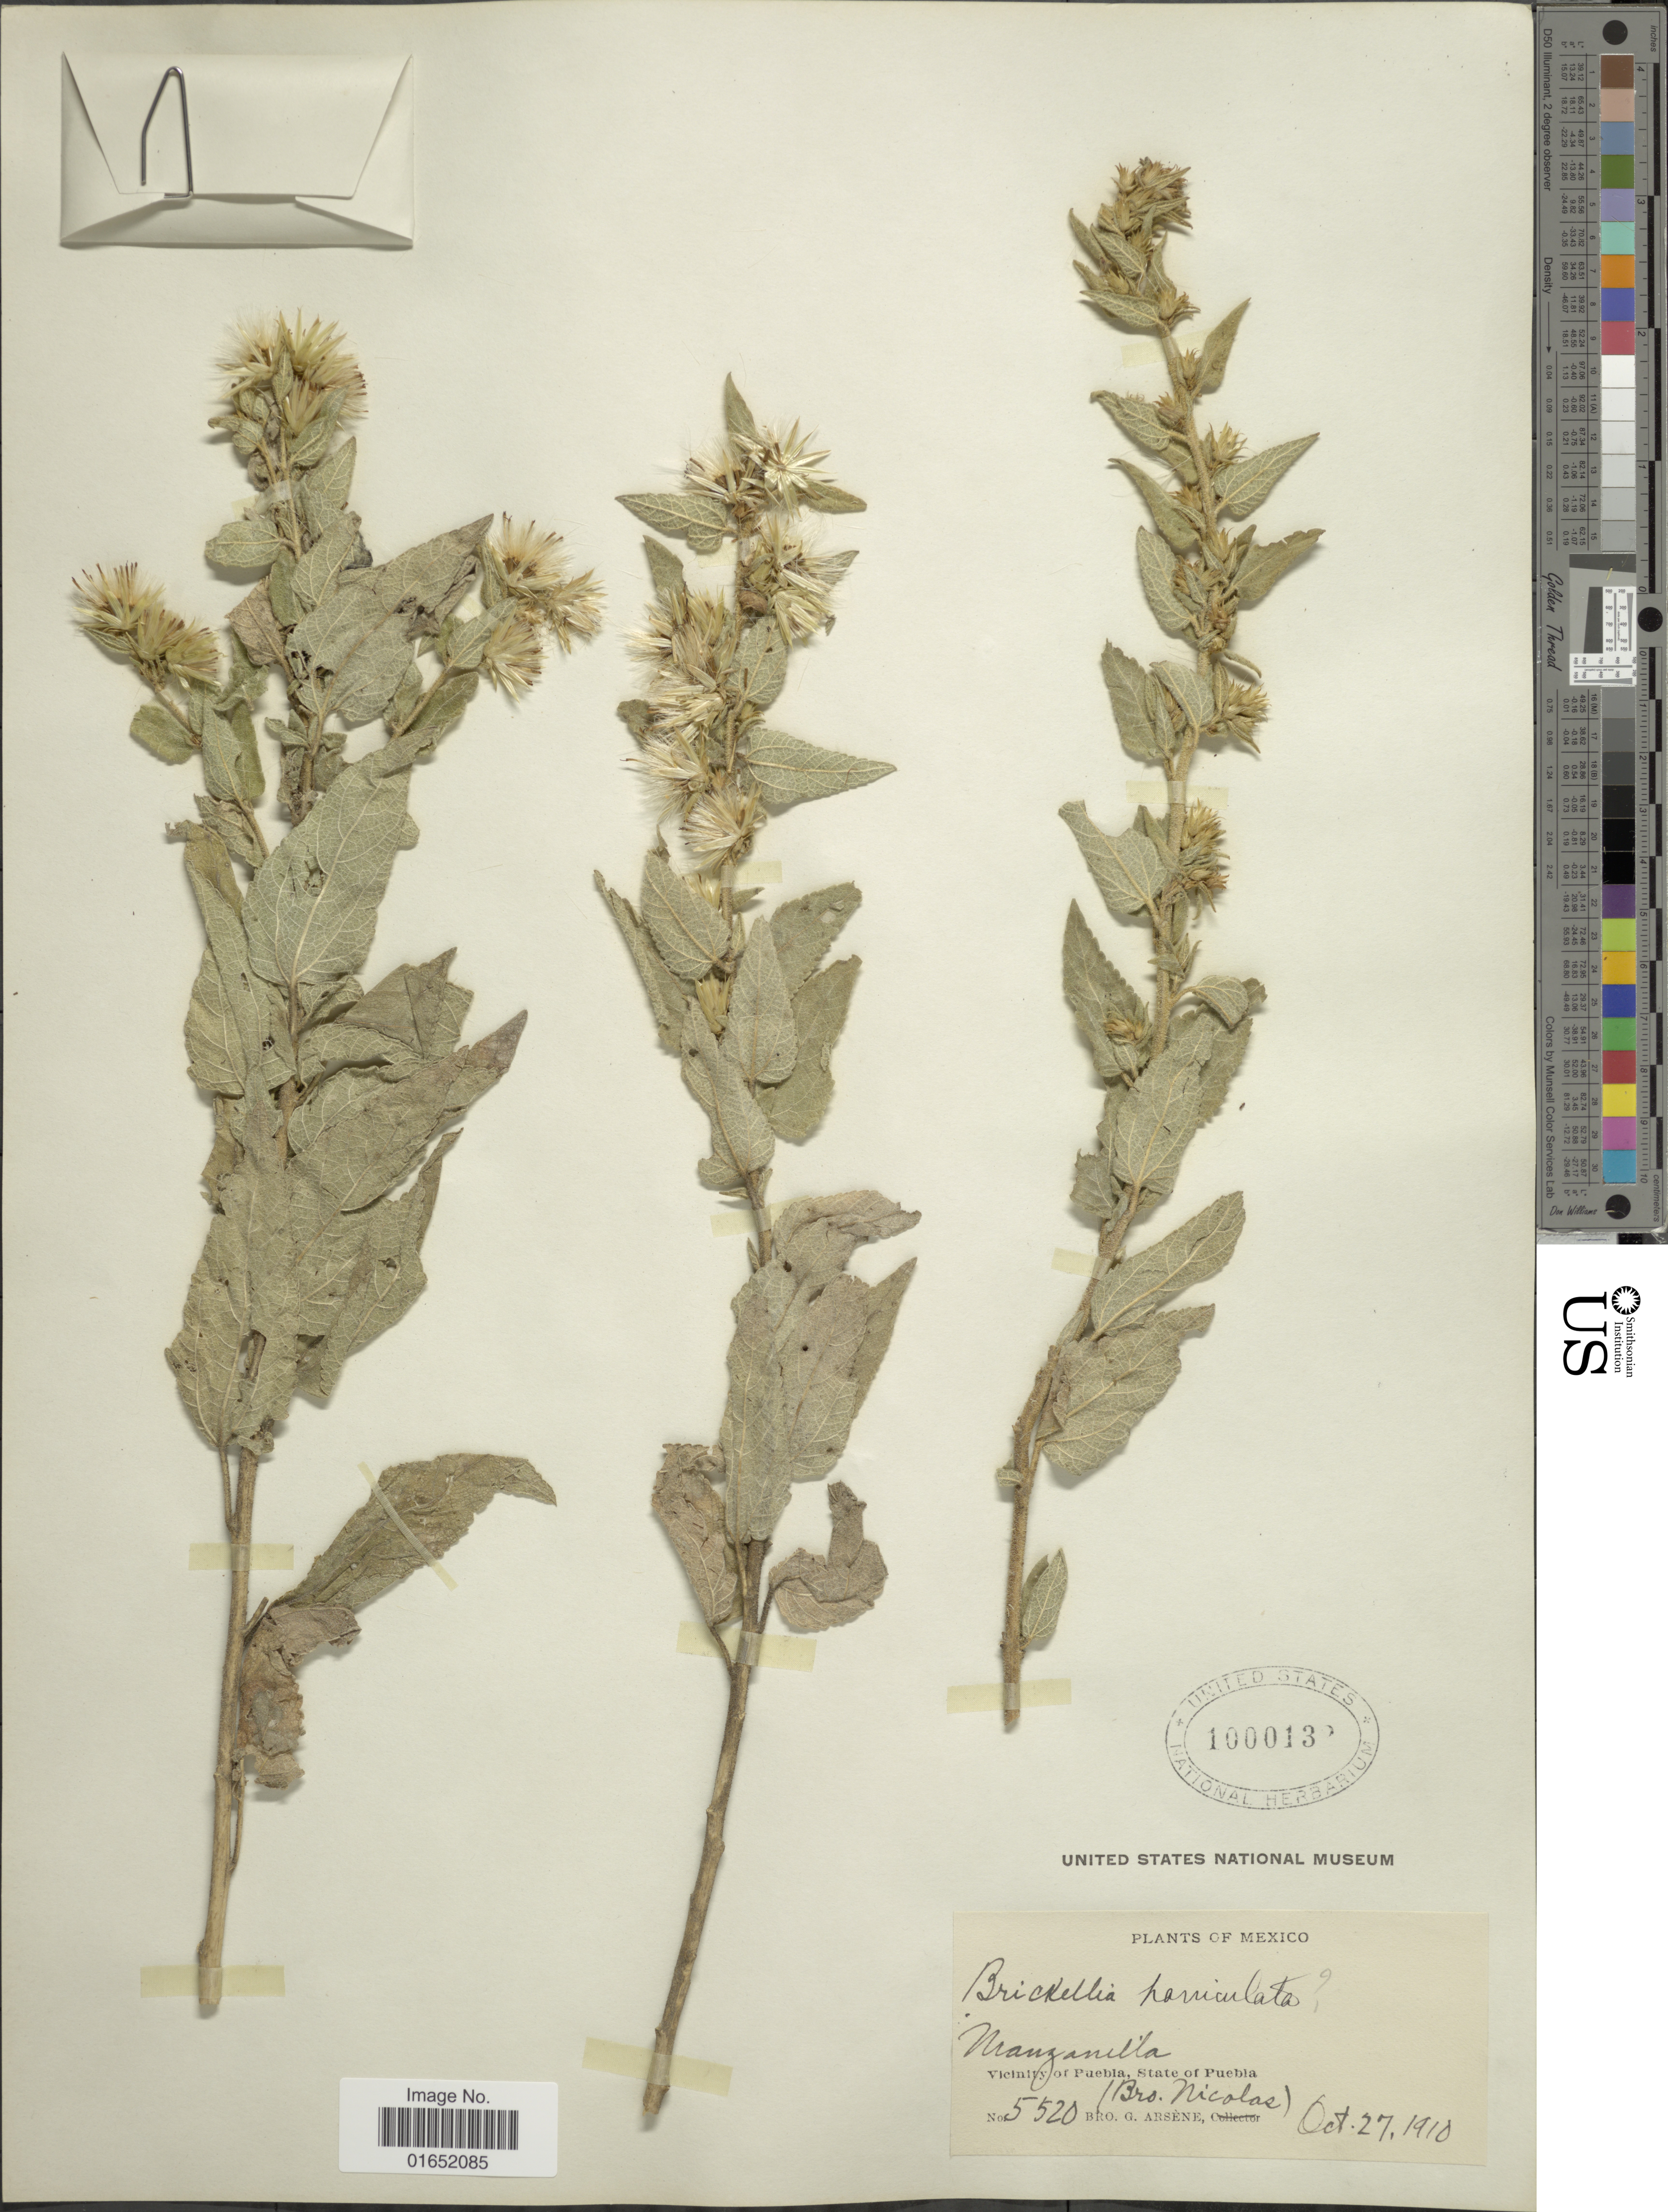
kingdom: Plantae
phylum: Tracheophyta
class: Magnoliopsida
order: Asterales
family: Asteraceae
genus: Brickellia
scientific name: Brickellia paniculata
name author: (Mill.) B.L. Rob.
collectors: Bro. G. Arsène & B. Nicolas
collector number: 5520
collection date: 1910-10-27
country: Mexico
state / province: Puebla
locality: Manzanilla, Vicinity of Puebla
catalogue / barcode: US 1000132